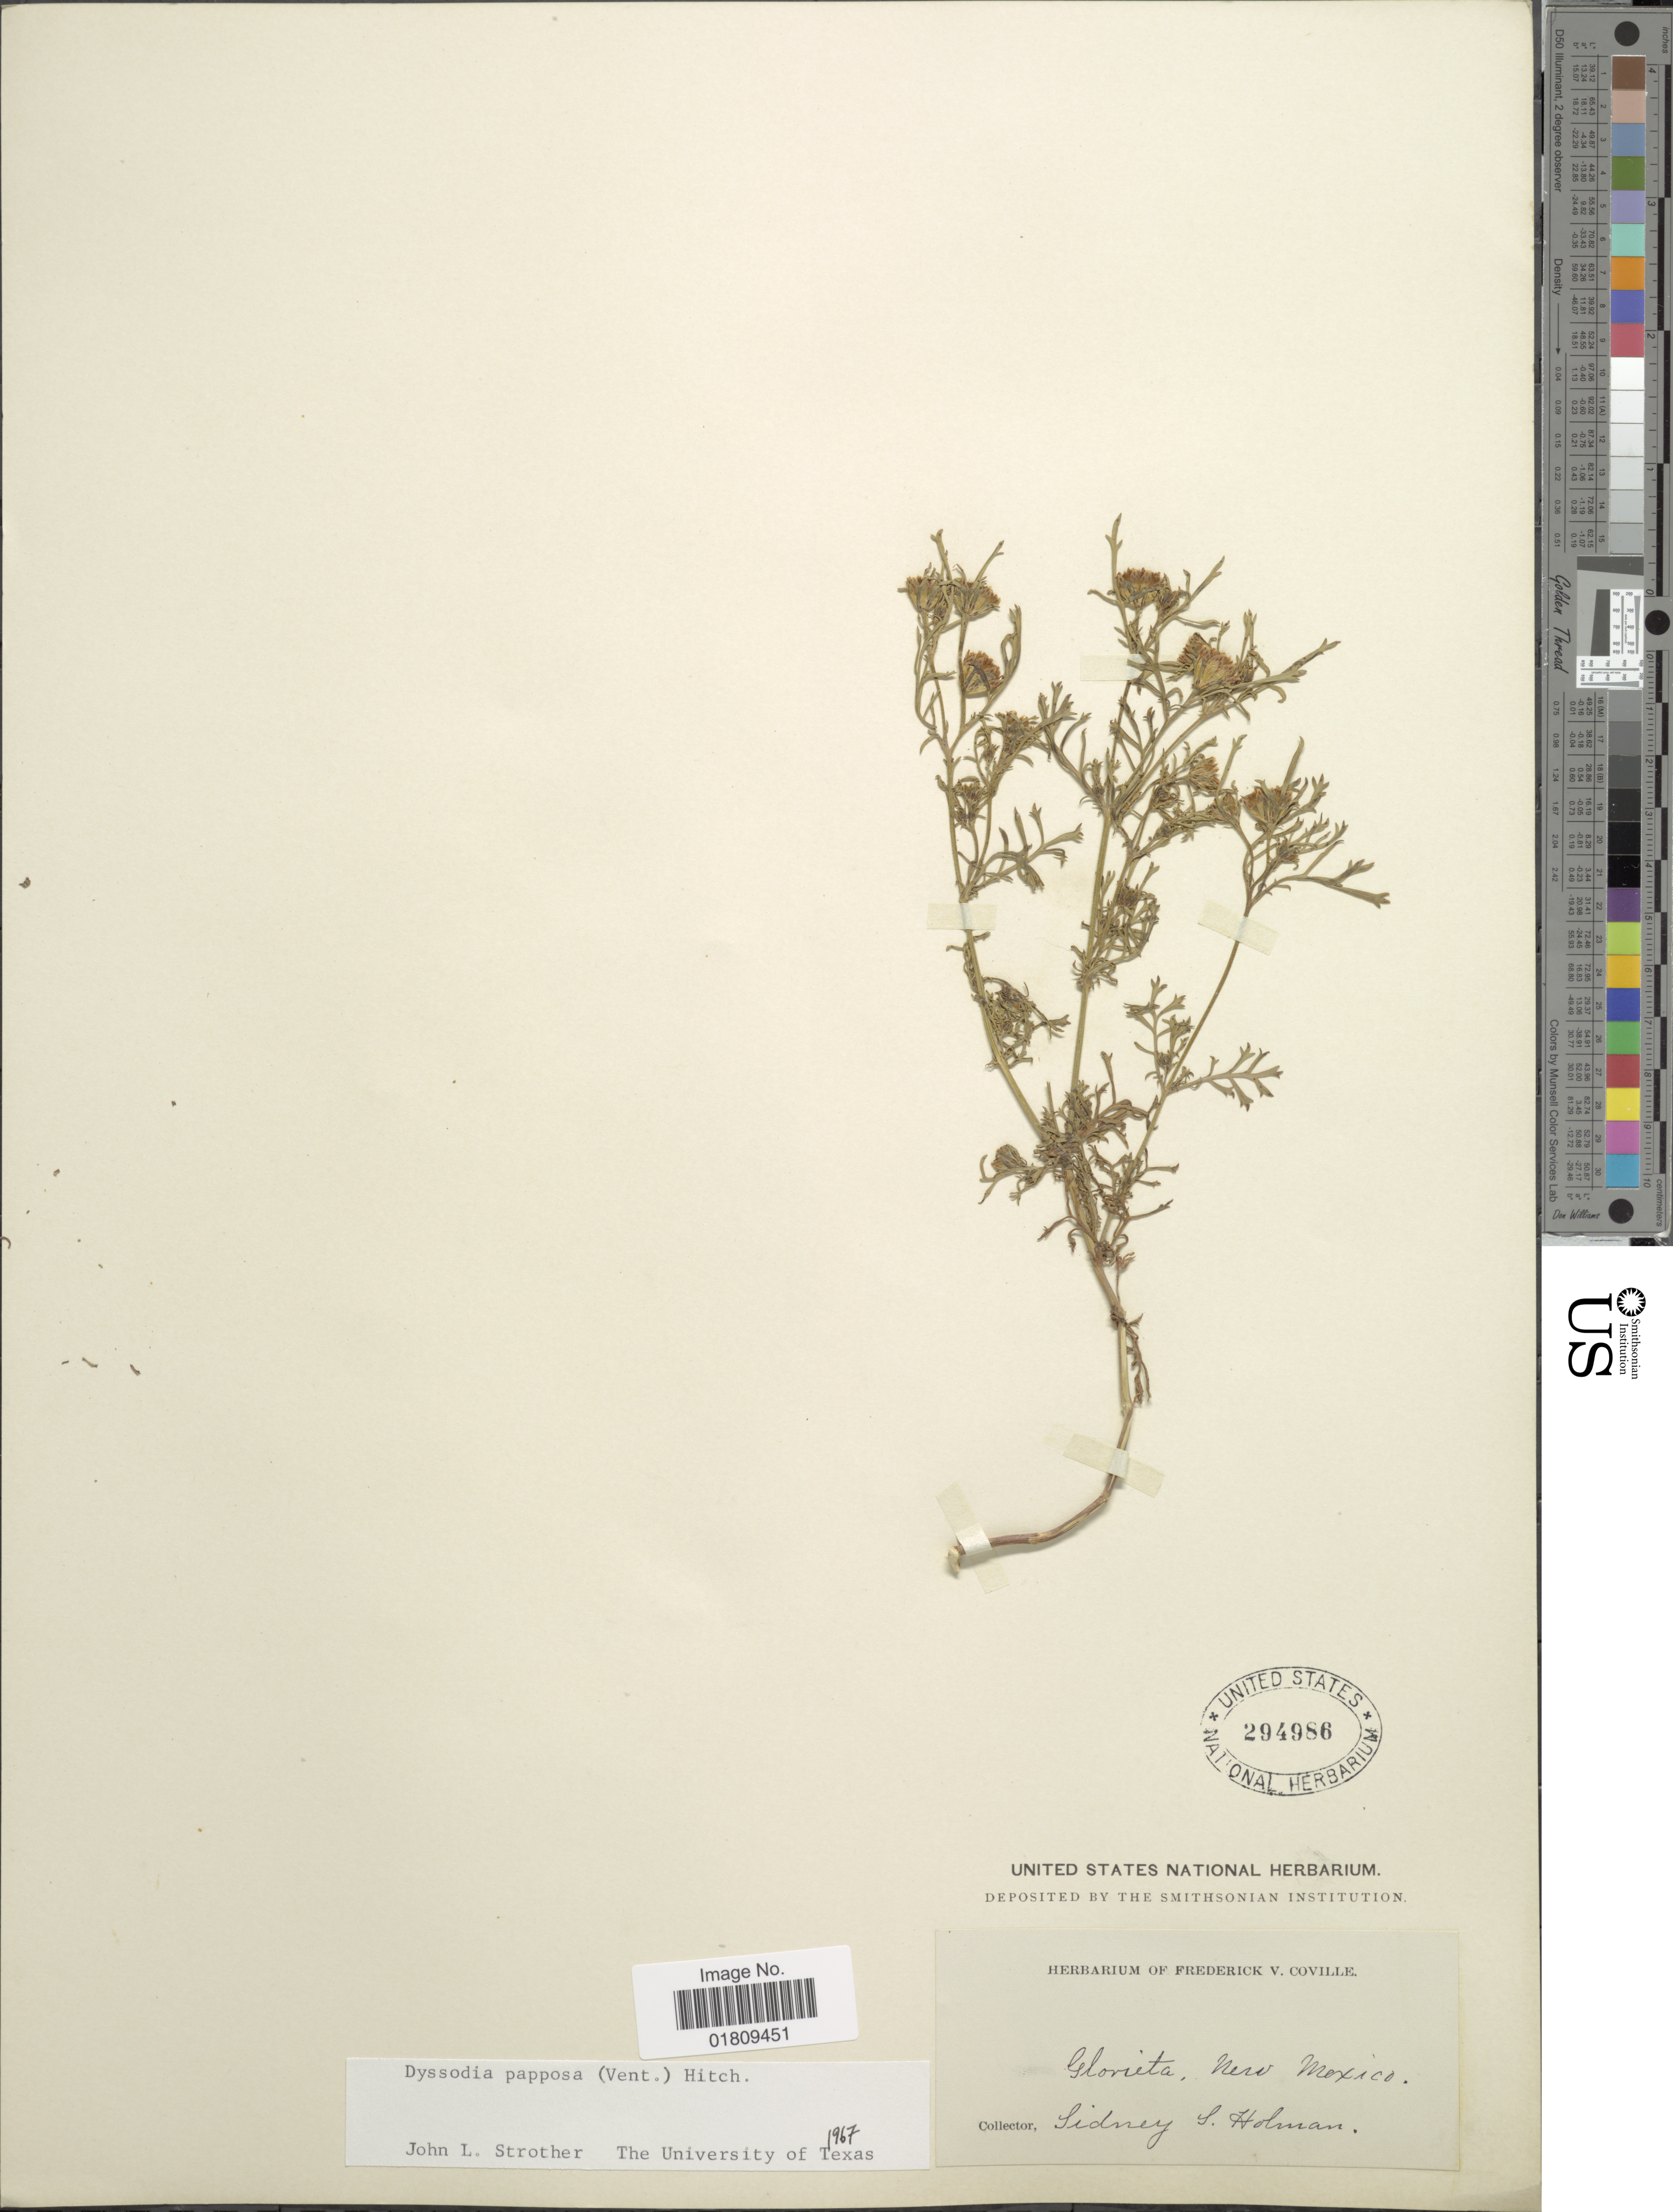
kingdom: Plantae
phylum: Tracheophyta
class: Magnoliopsida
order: Asterales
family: Asteraceae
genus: Dyssodia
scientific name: Dyssodia papposa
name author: (Vent.) Hitchc.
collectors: S. Holman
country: United States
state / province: New Mexico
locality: Glorieta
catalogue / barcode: US 294986